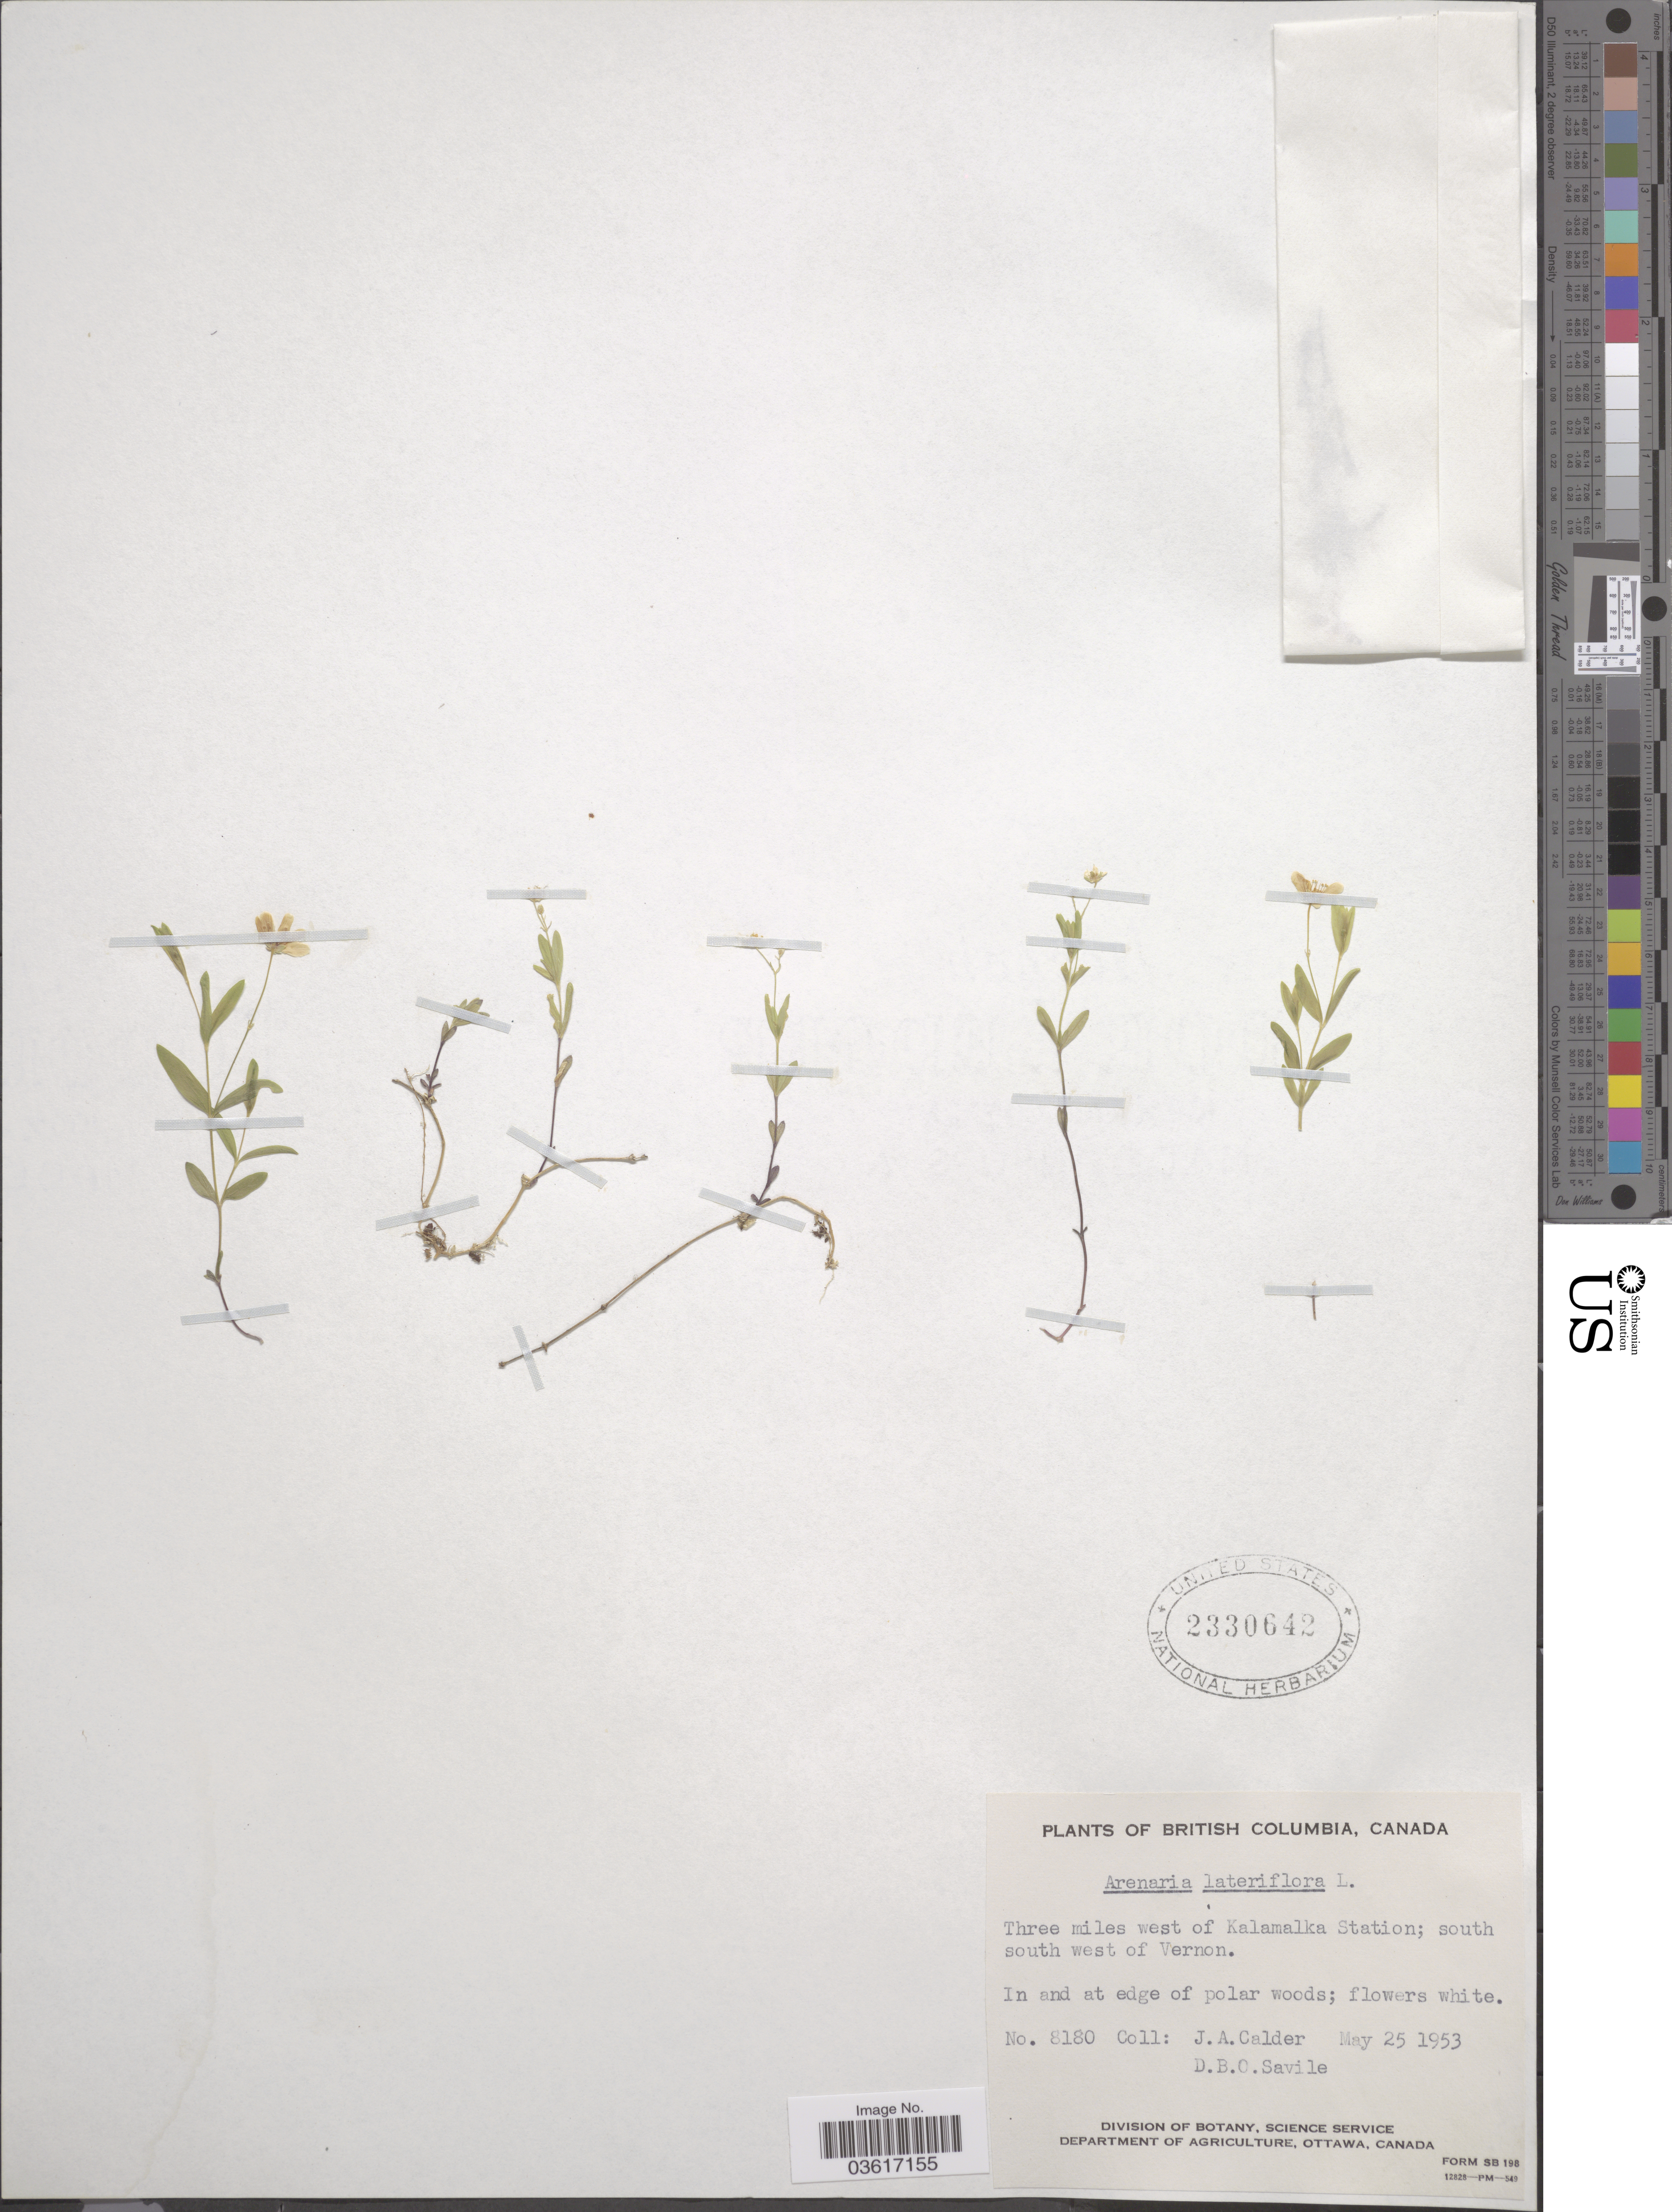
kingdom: Plantae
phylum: Tracheophyta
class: Magnoliopsida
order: Caryophyllales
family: Caryophyllaceae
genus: Moehringia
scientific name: Moehringia lateriflora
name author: (L.) Fenzl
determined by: Strong, Mark T., (BOT), Smithsonian Institution - National Museum of Natural History (UNITED STATES)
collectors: J. A. Calder & D. Savile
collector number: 8180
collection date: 1953-05-25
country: Canada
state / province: British Columbia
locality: Three miles west of Kalamalka Station; south south west of Vernon.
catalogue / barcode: US 2330642